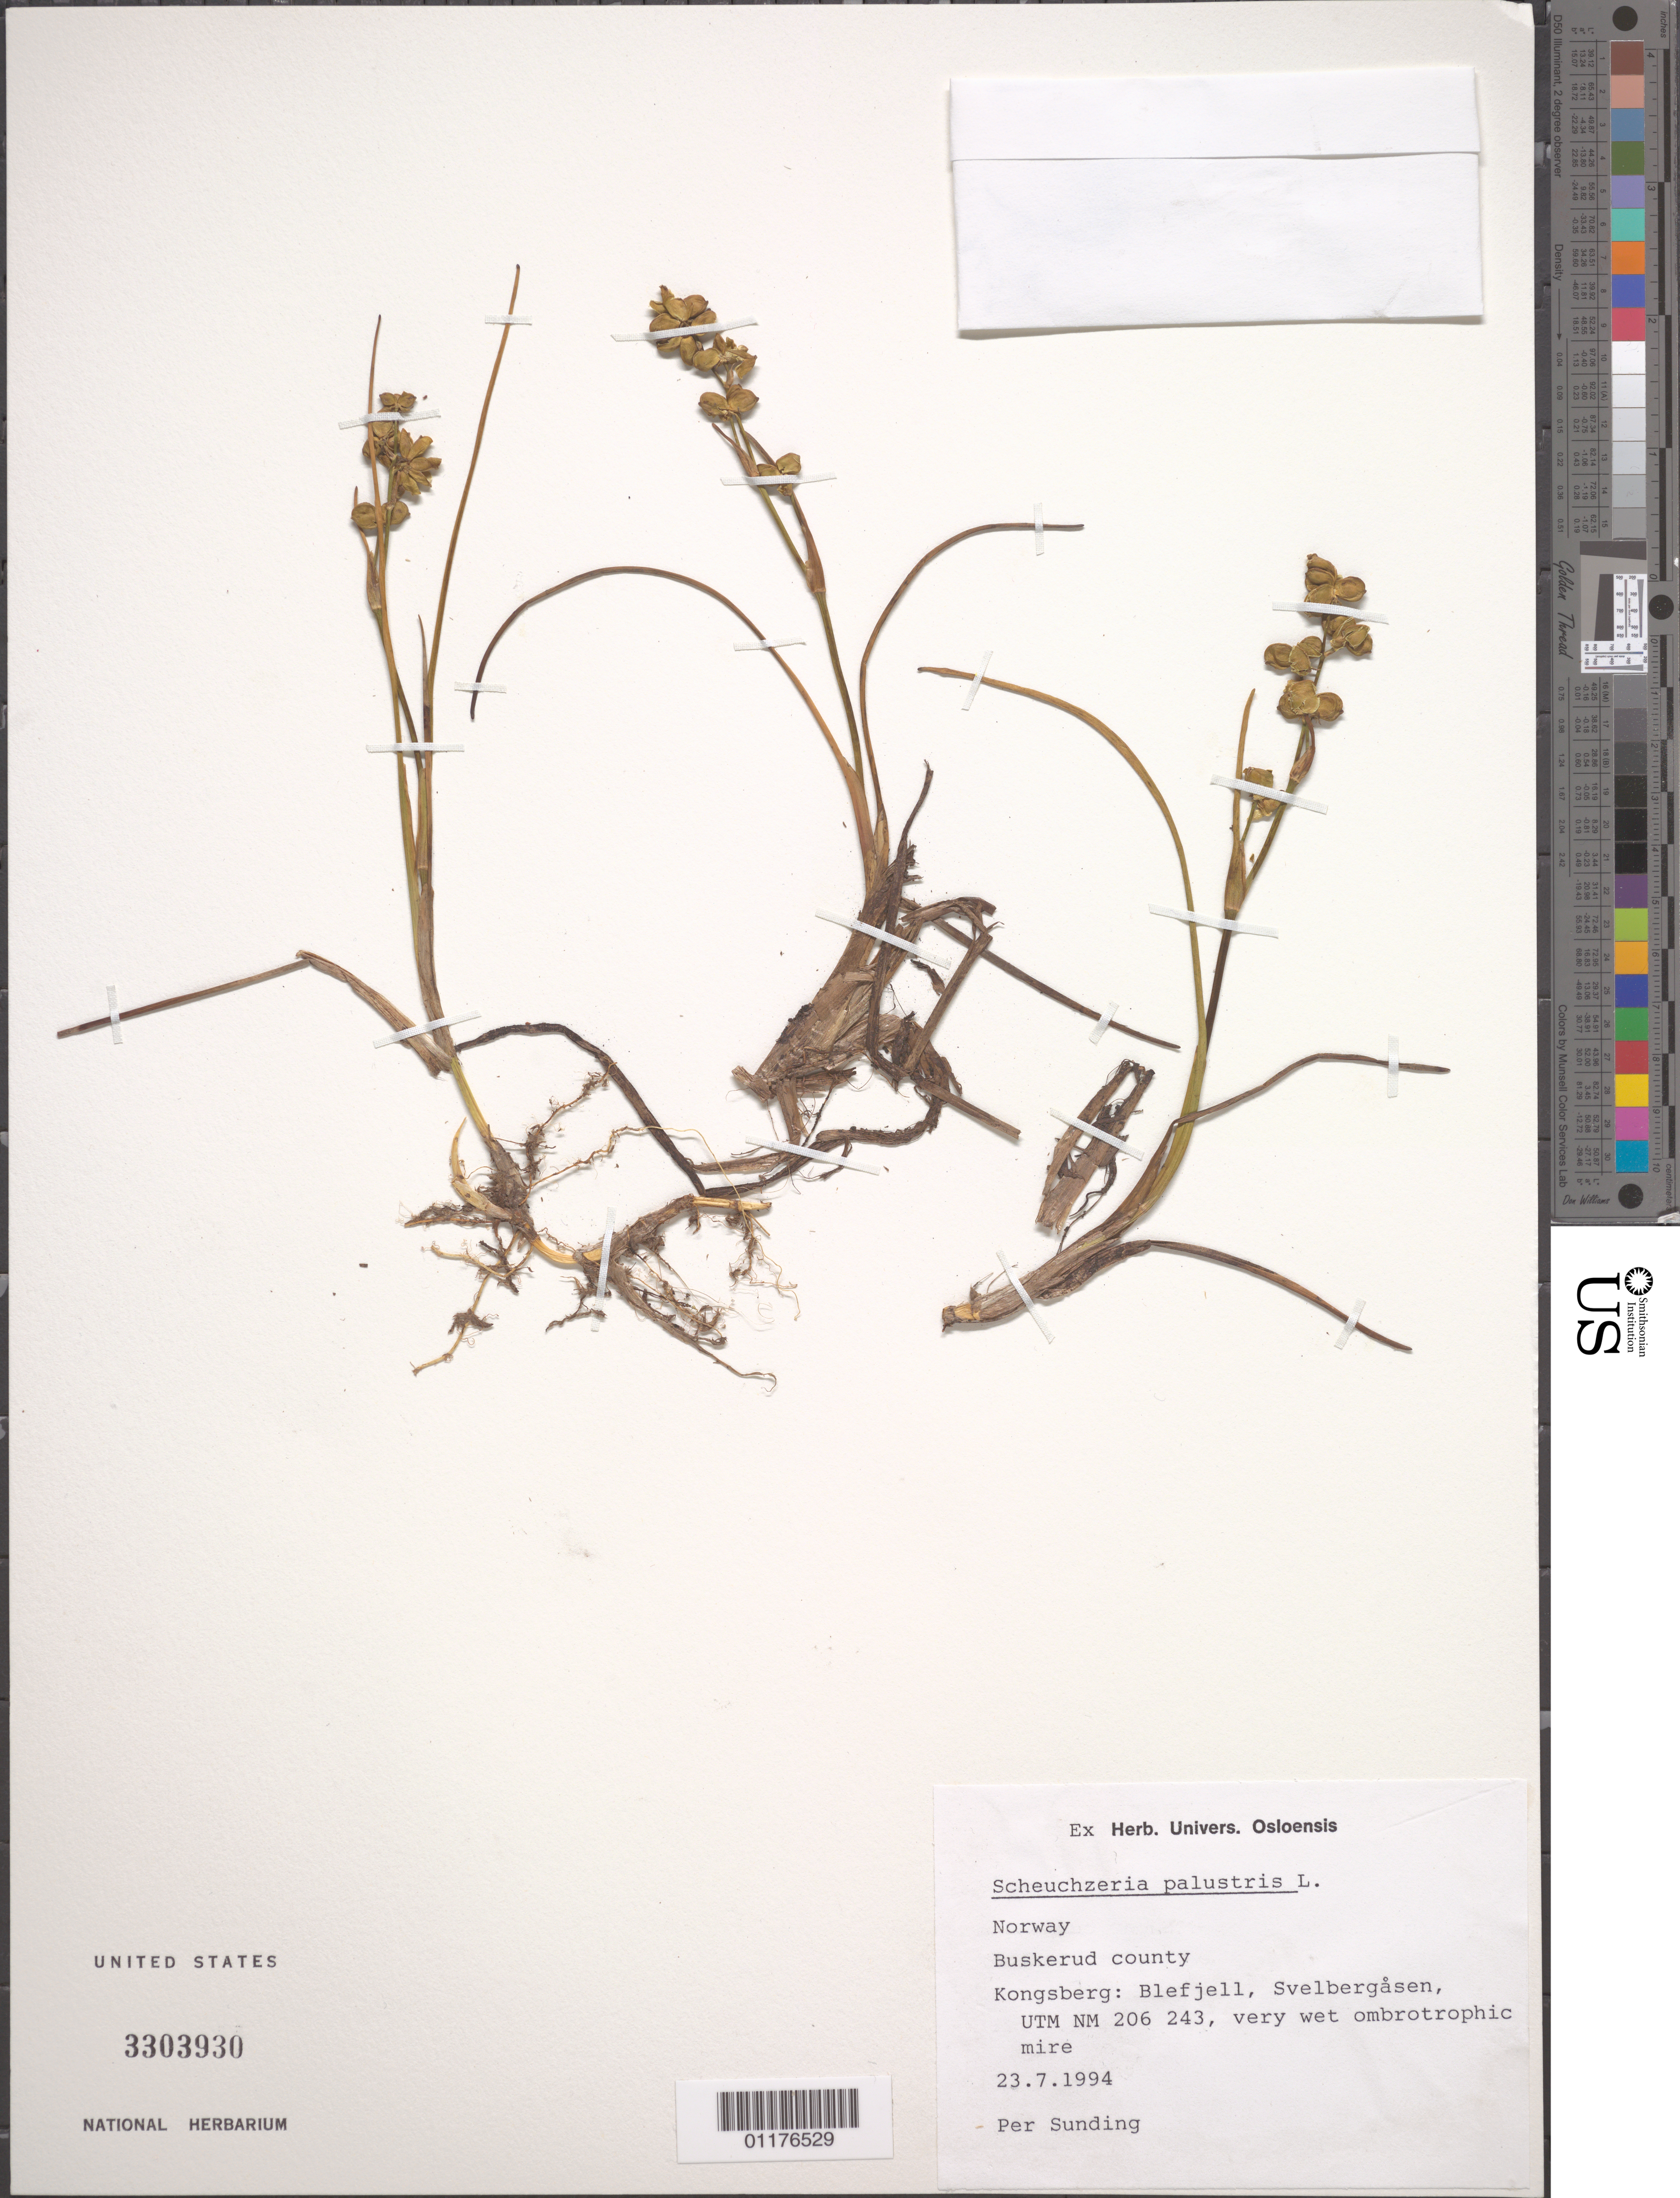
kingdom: Plantae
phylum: Tracheophyta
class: Liliopsida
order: Alismatales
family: Scheuchzeriaceae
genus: Scheuchzeria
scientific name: Scheuchzeria palustris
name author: L.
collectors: P. O. Sunding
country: Norway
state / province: Buskerud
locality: Kongsberg, Blefjell, Svelbergasen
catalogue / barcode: US 3303930